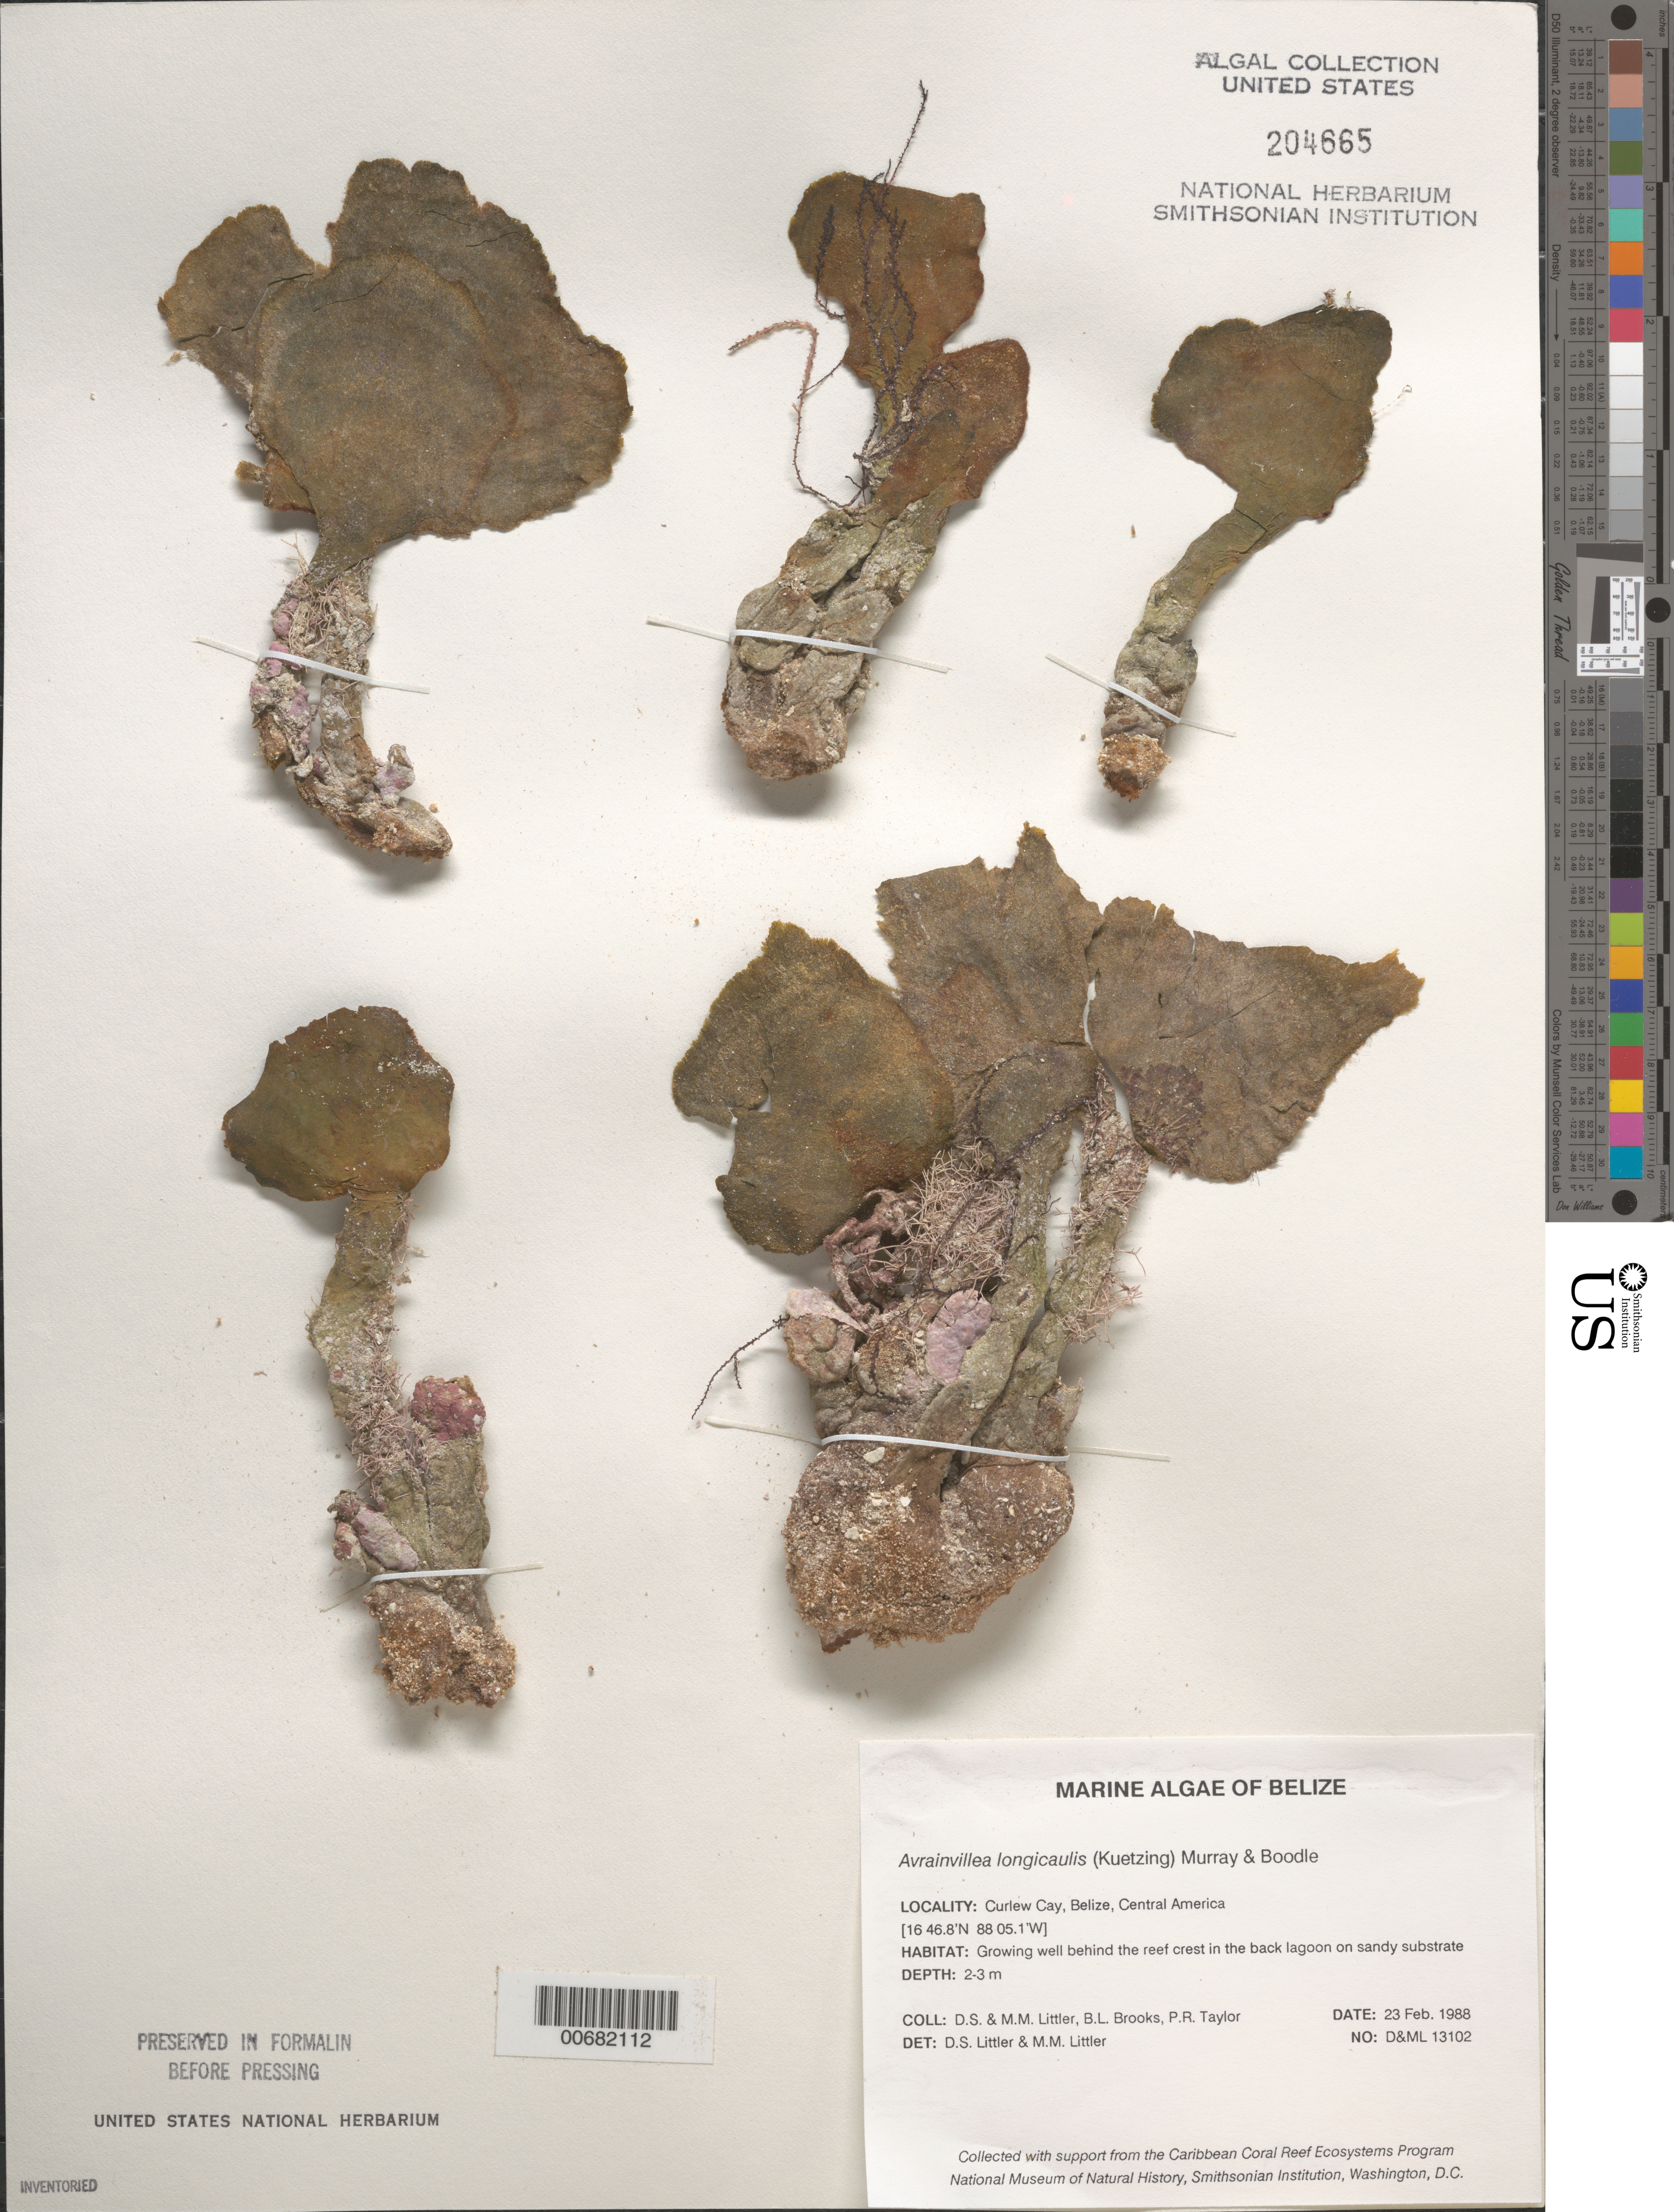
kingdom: Plantae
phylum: Chlorophyta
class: Ulvophyceae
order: Bryopsidales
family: Dichotomosiphonaceae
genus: Avrainvillea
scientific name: Avrainvillea longicaulis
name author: (Kütz.) G. Murray & Boodle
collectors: D. S. Littler, M. M. Littler, B. Brooks & P. R. Taylor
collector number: D&ML13102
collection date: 1988-02-23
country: Belize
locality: Curlew Cay.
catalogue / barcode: US 204665